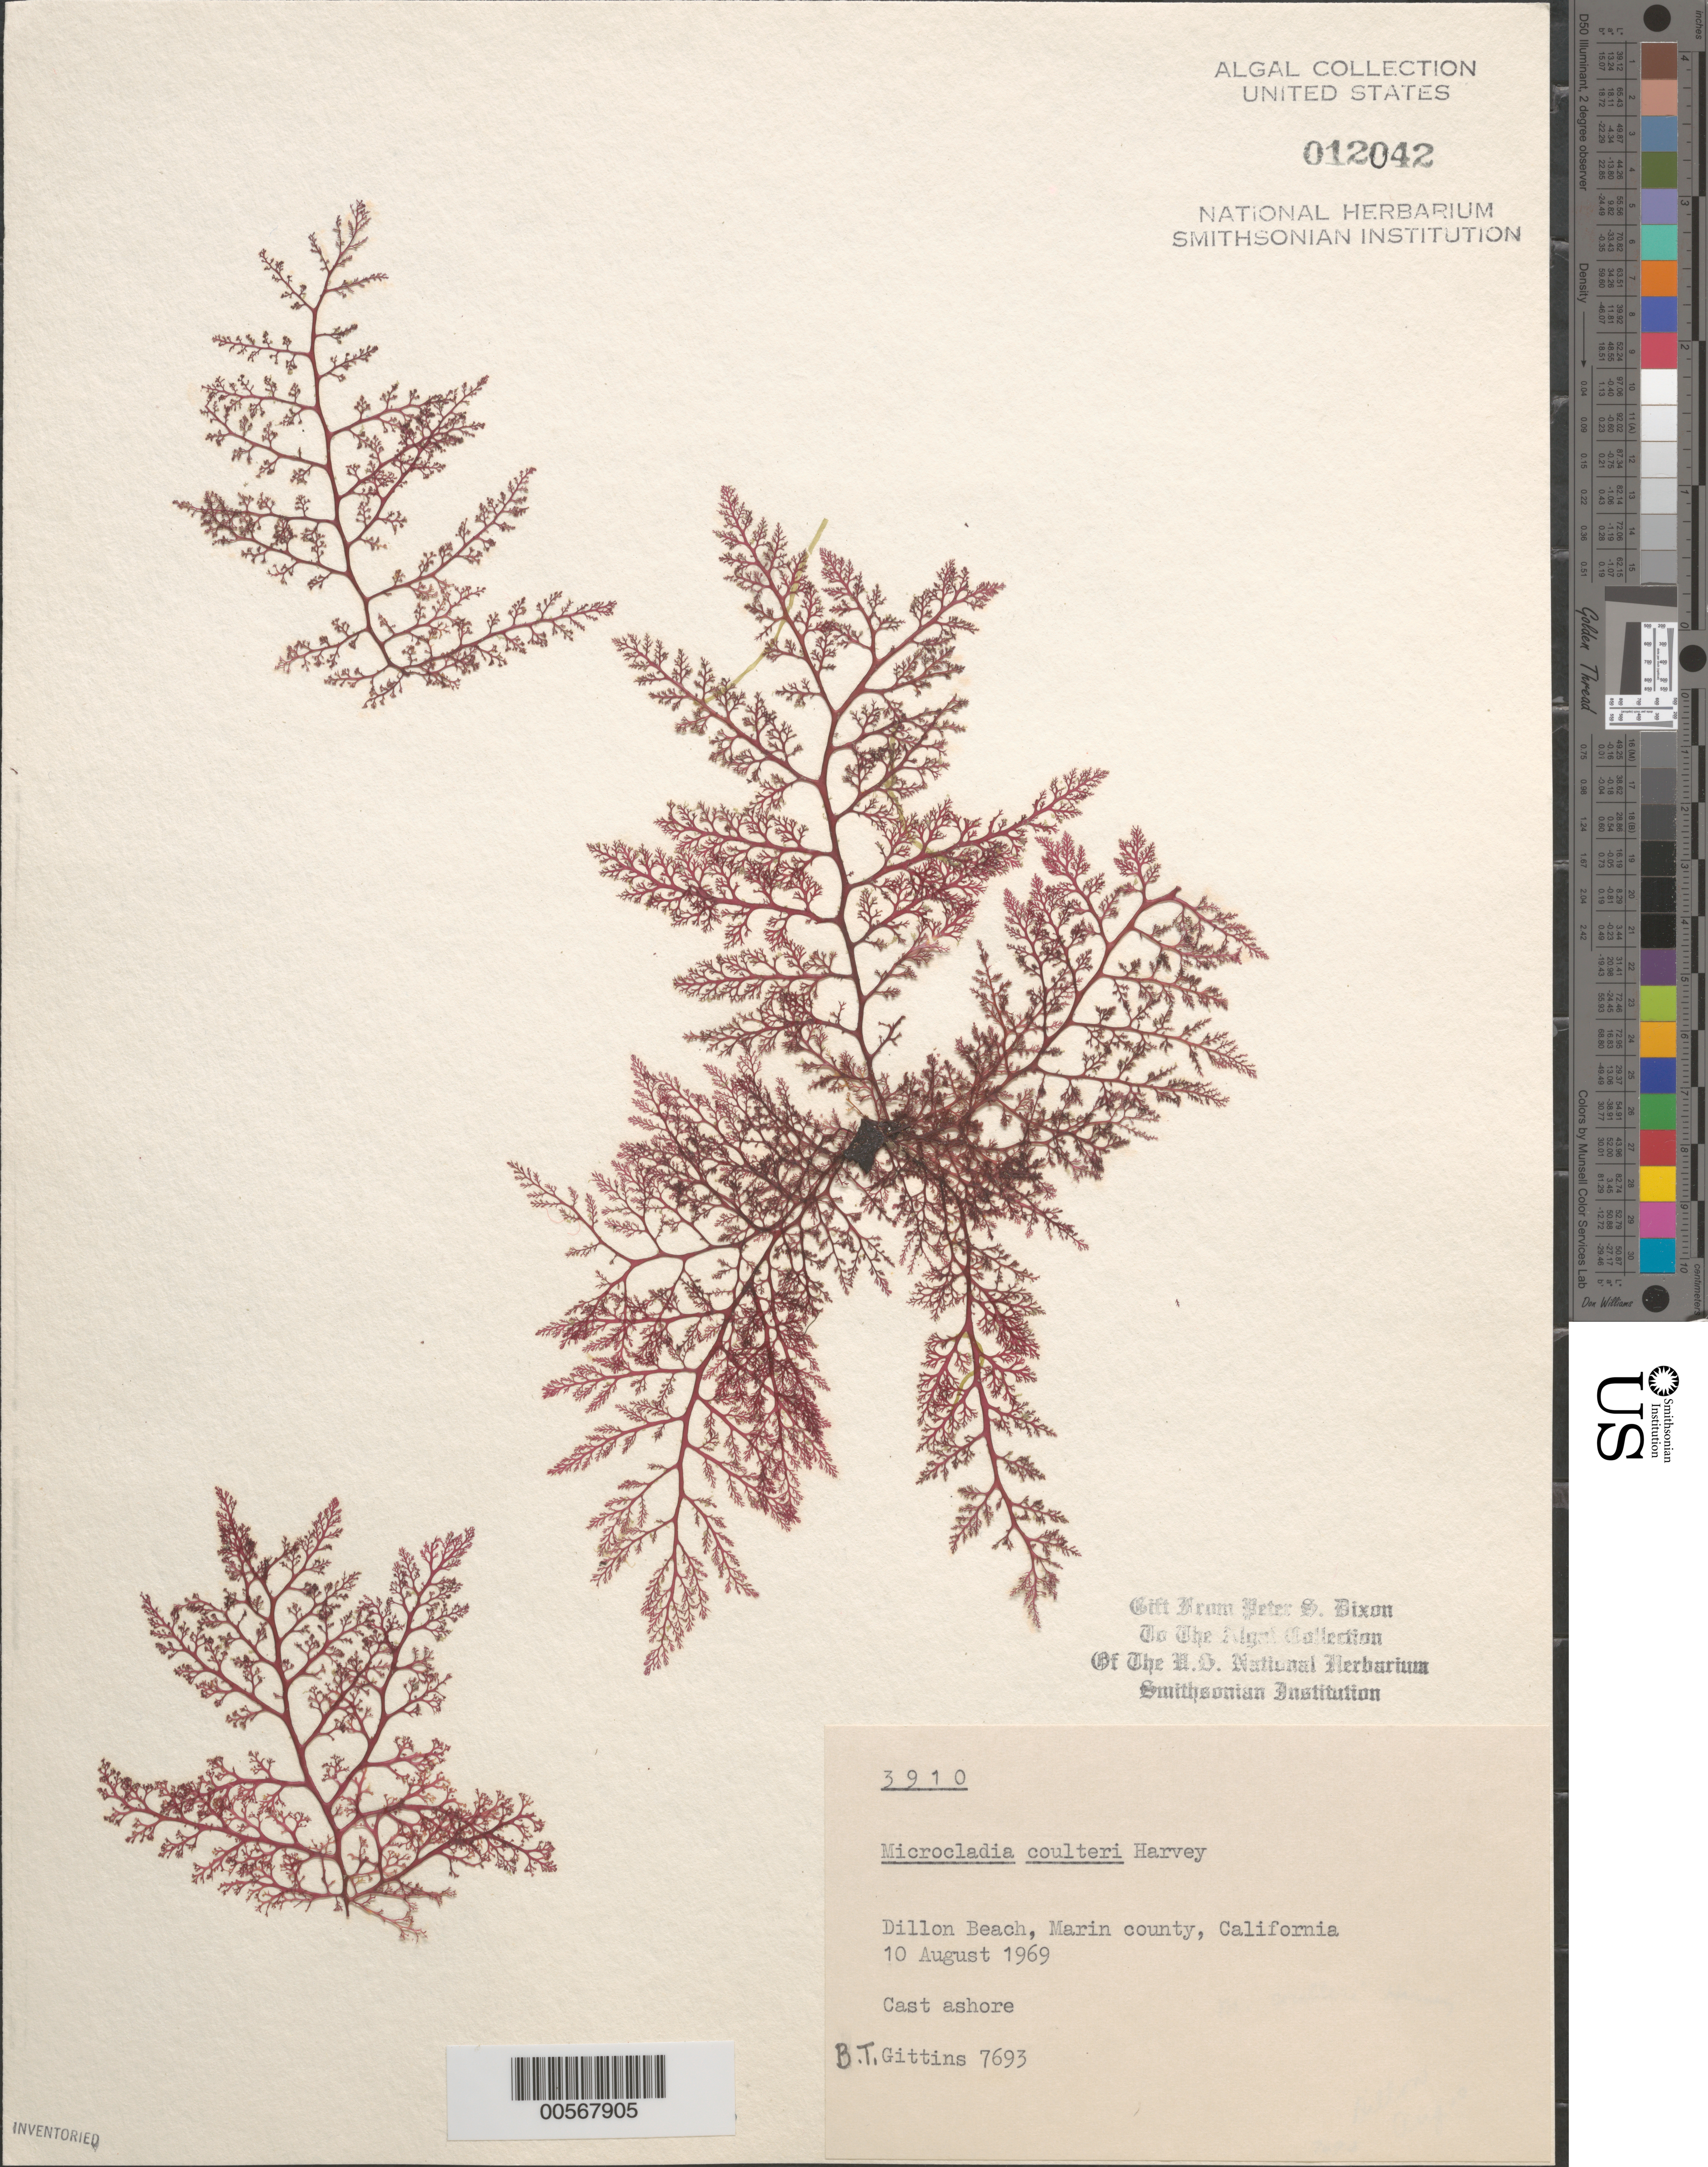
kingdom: Plantae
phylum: Rhodophyta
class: Florideophyceae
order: Ceramiales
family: Ceramiaceae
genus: Microcladia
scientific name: Microcladia coulteri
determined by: Dixon, P. S.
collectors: B. Gittins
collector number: BTG 7693 & PSD 3910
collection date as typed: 10 Aug 1969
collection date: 1969-08-10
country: United States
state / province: California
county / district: Marin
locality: Dillon Beach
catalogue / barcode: US 12042